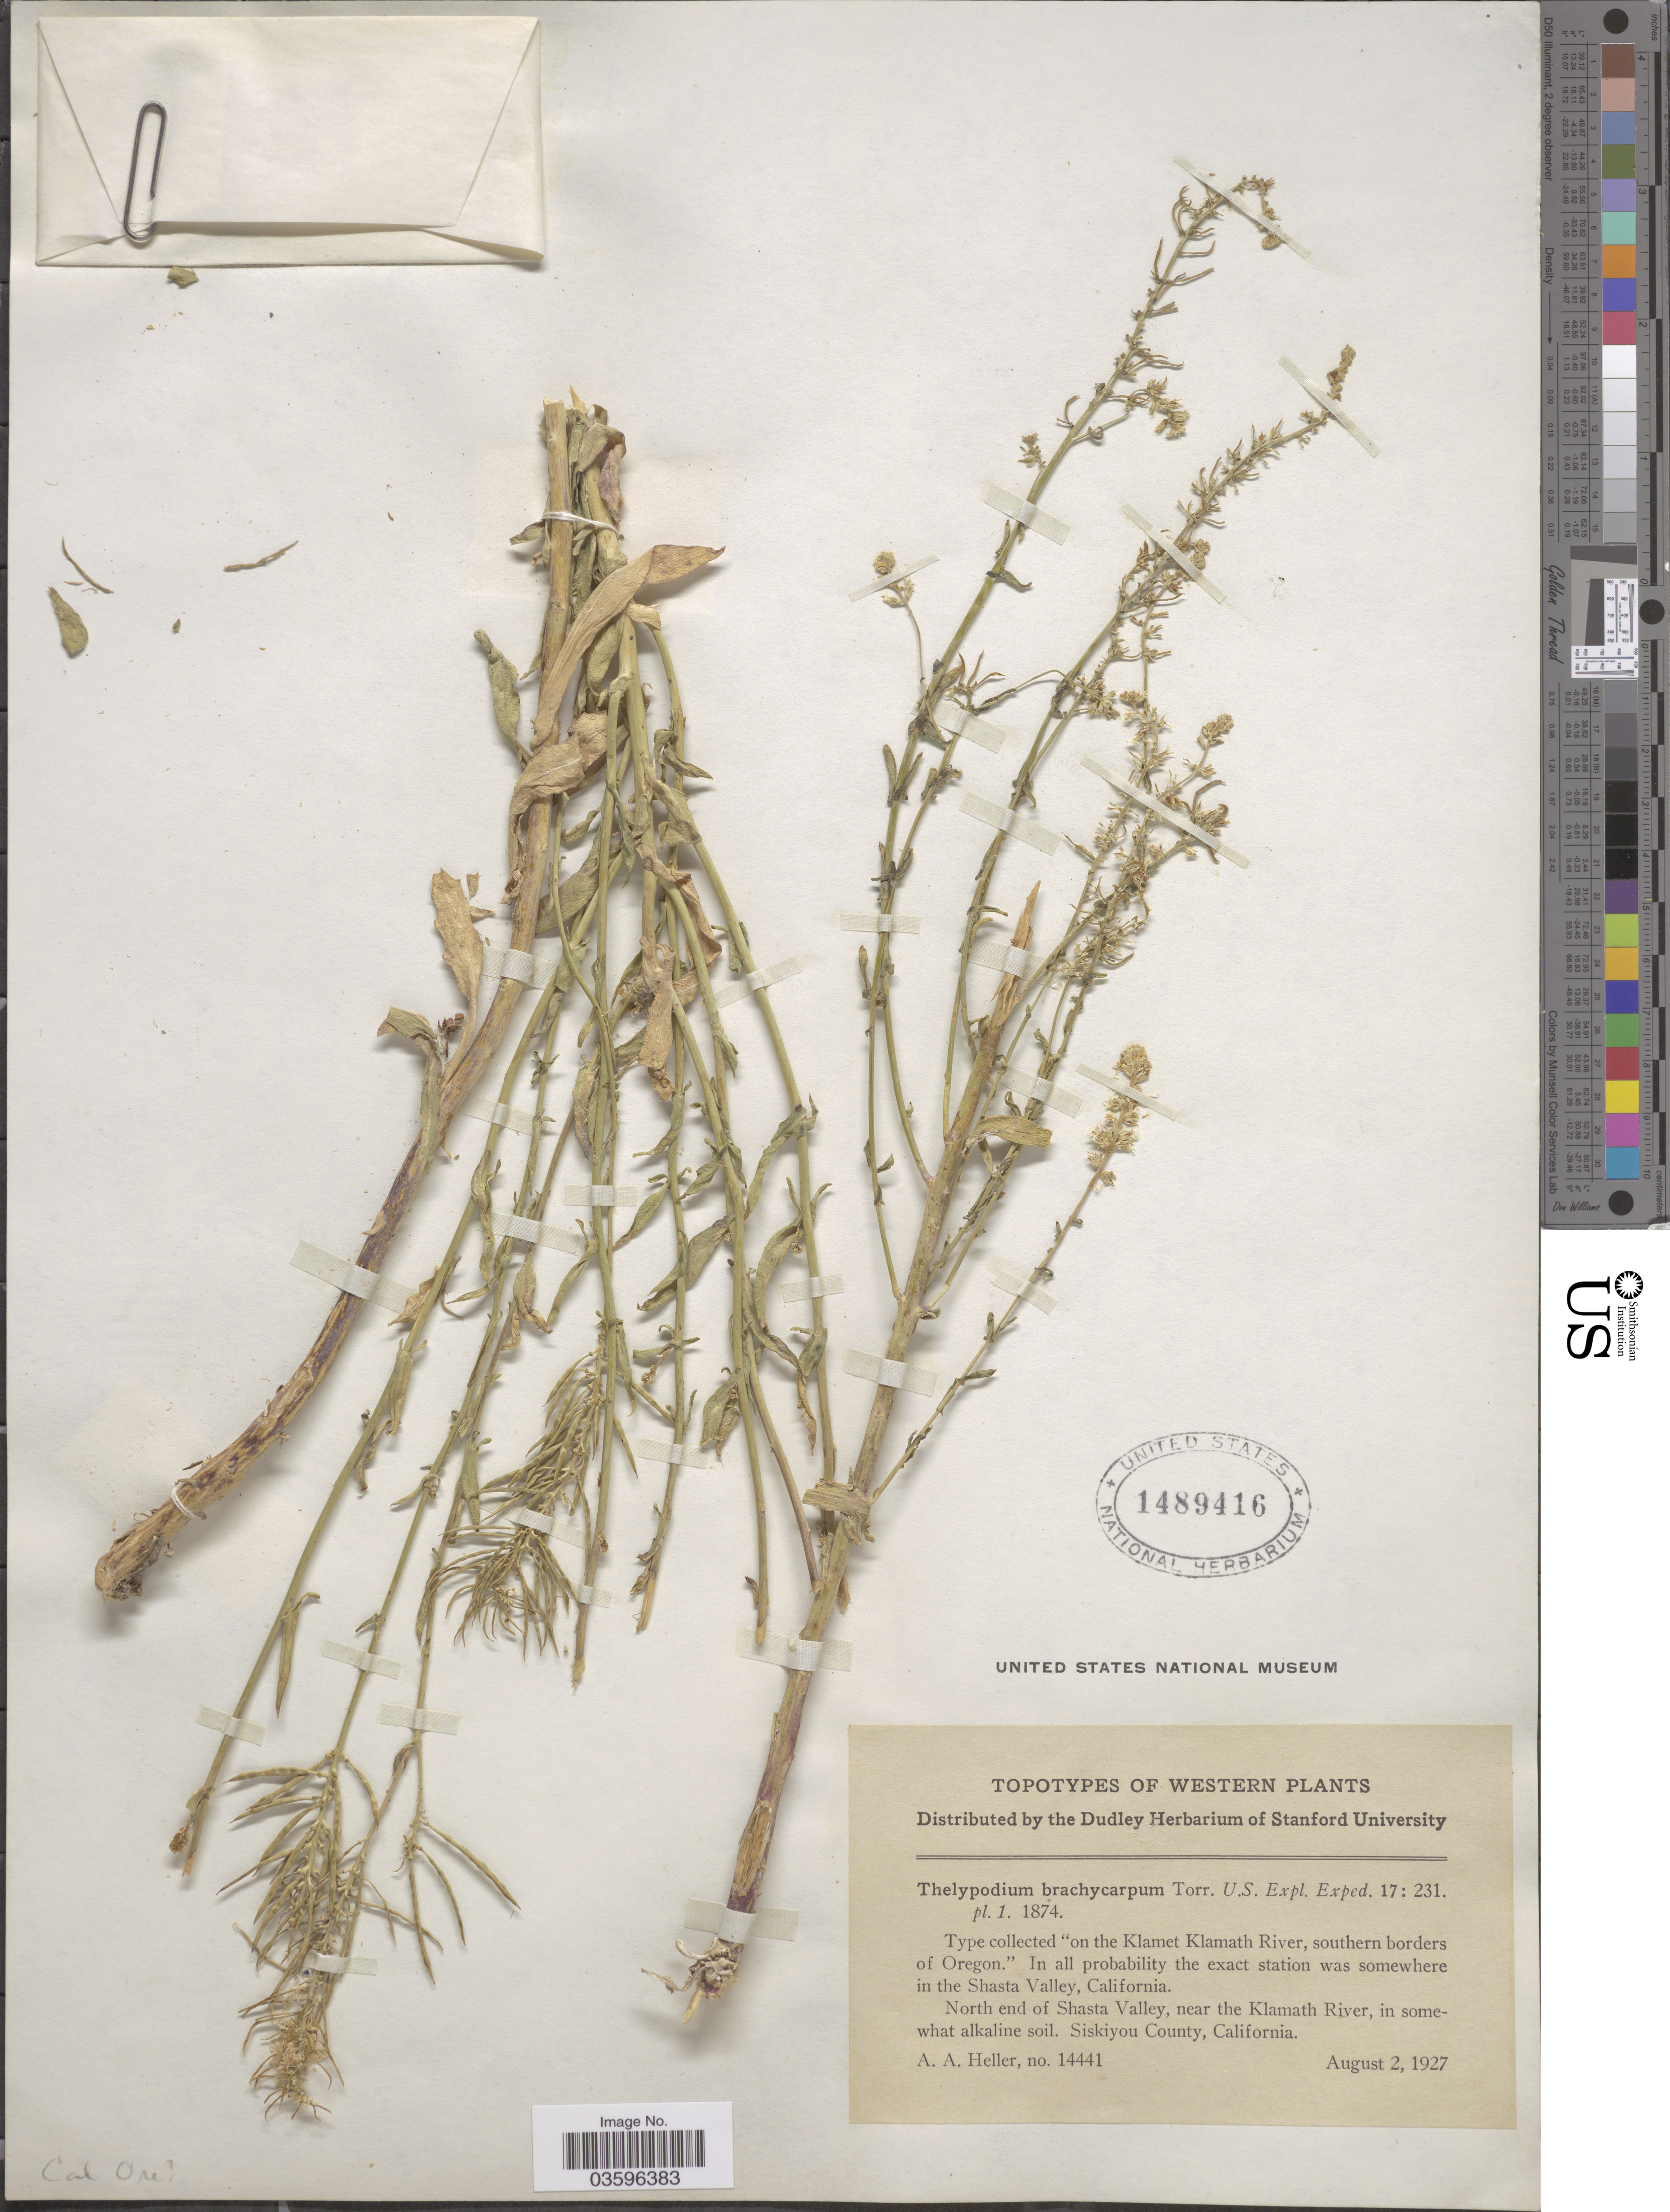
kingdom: Plantae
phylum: Tracheophyta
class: Magnoliopsida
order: Brassicales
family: Brassicaceae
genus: Thelypodium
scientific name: Thelypodium brachycarpum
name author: Torr.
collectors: A. A. Heller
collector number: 14441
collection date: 1927-08-02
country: United States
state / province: California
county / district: Siskiyou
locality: Western. Klamet Klamath River, southern borders of Oregon. Somewhere in the Shasta Valley. North end of Shasta Valley, near the Klamath River. Siskiyou County.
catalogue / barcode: US 1489416